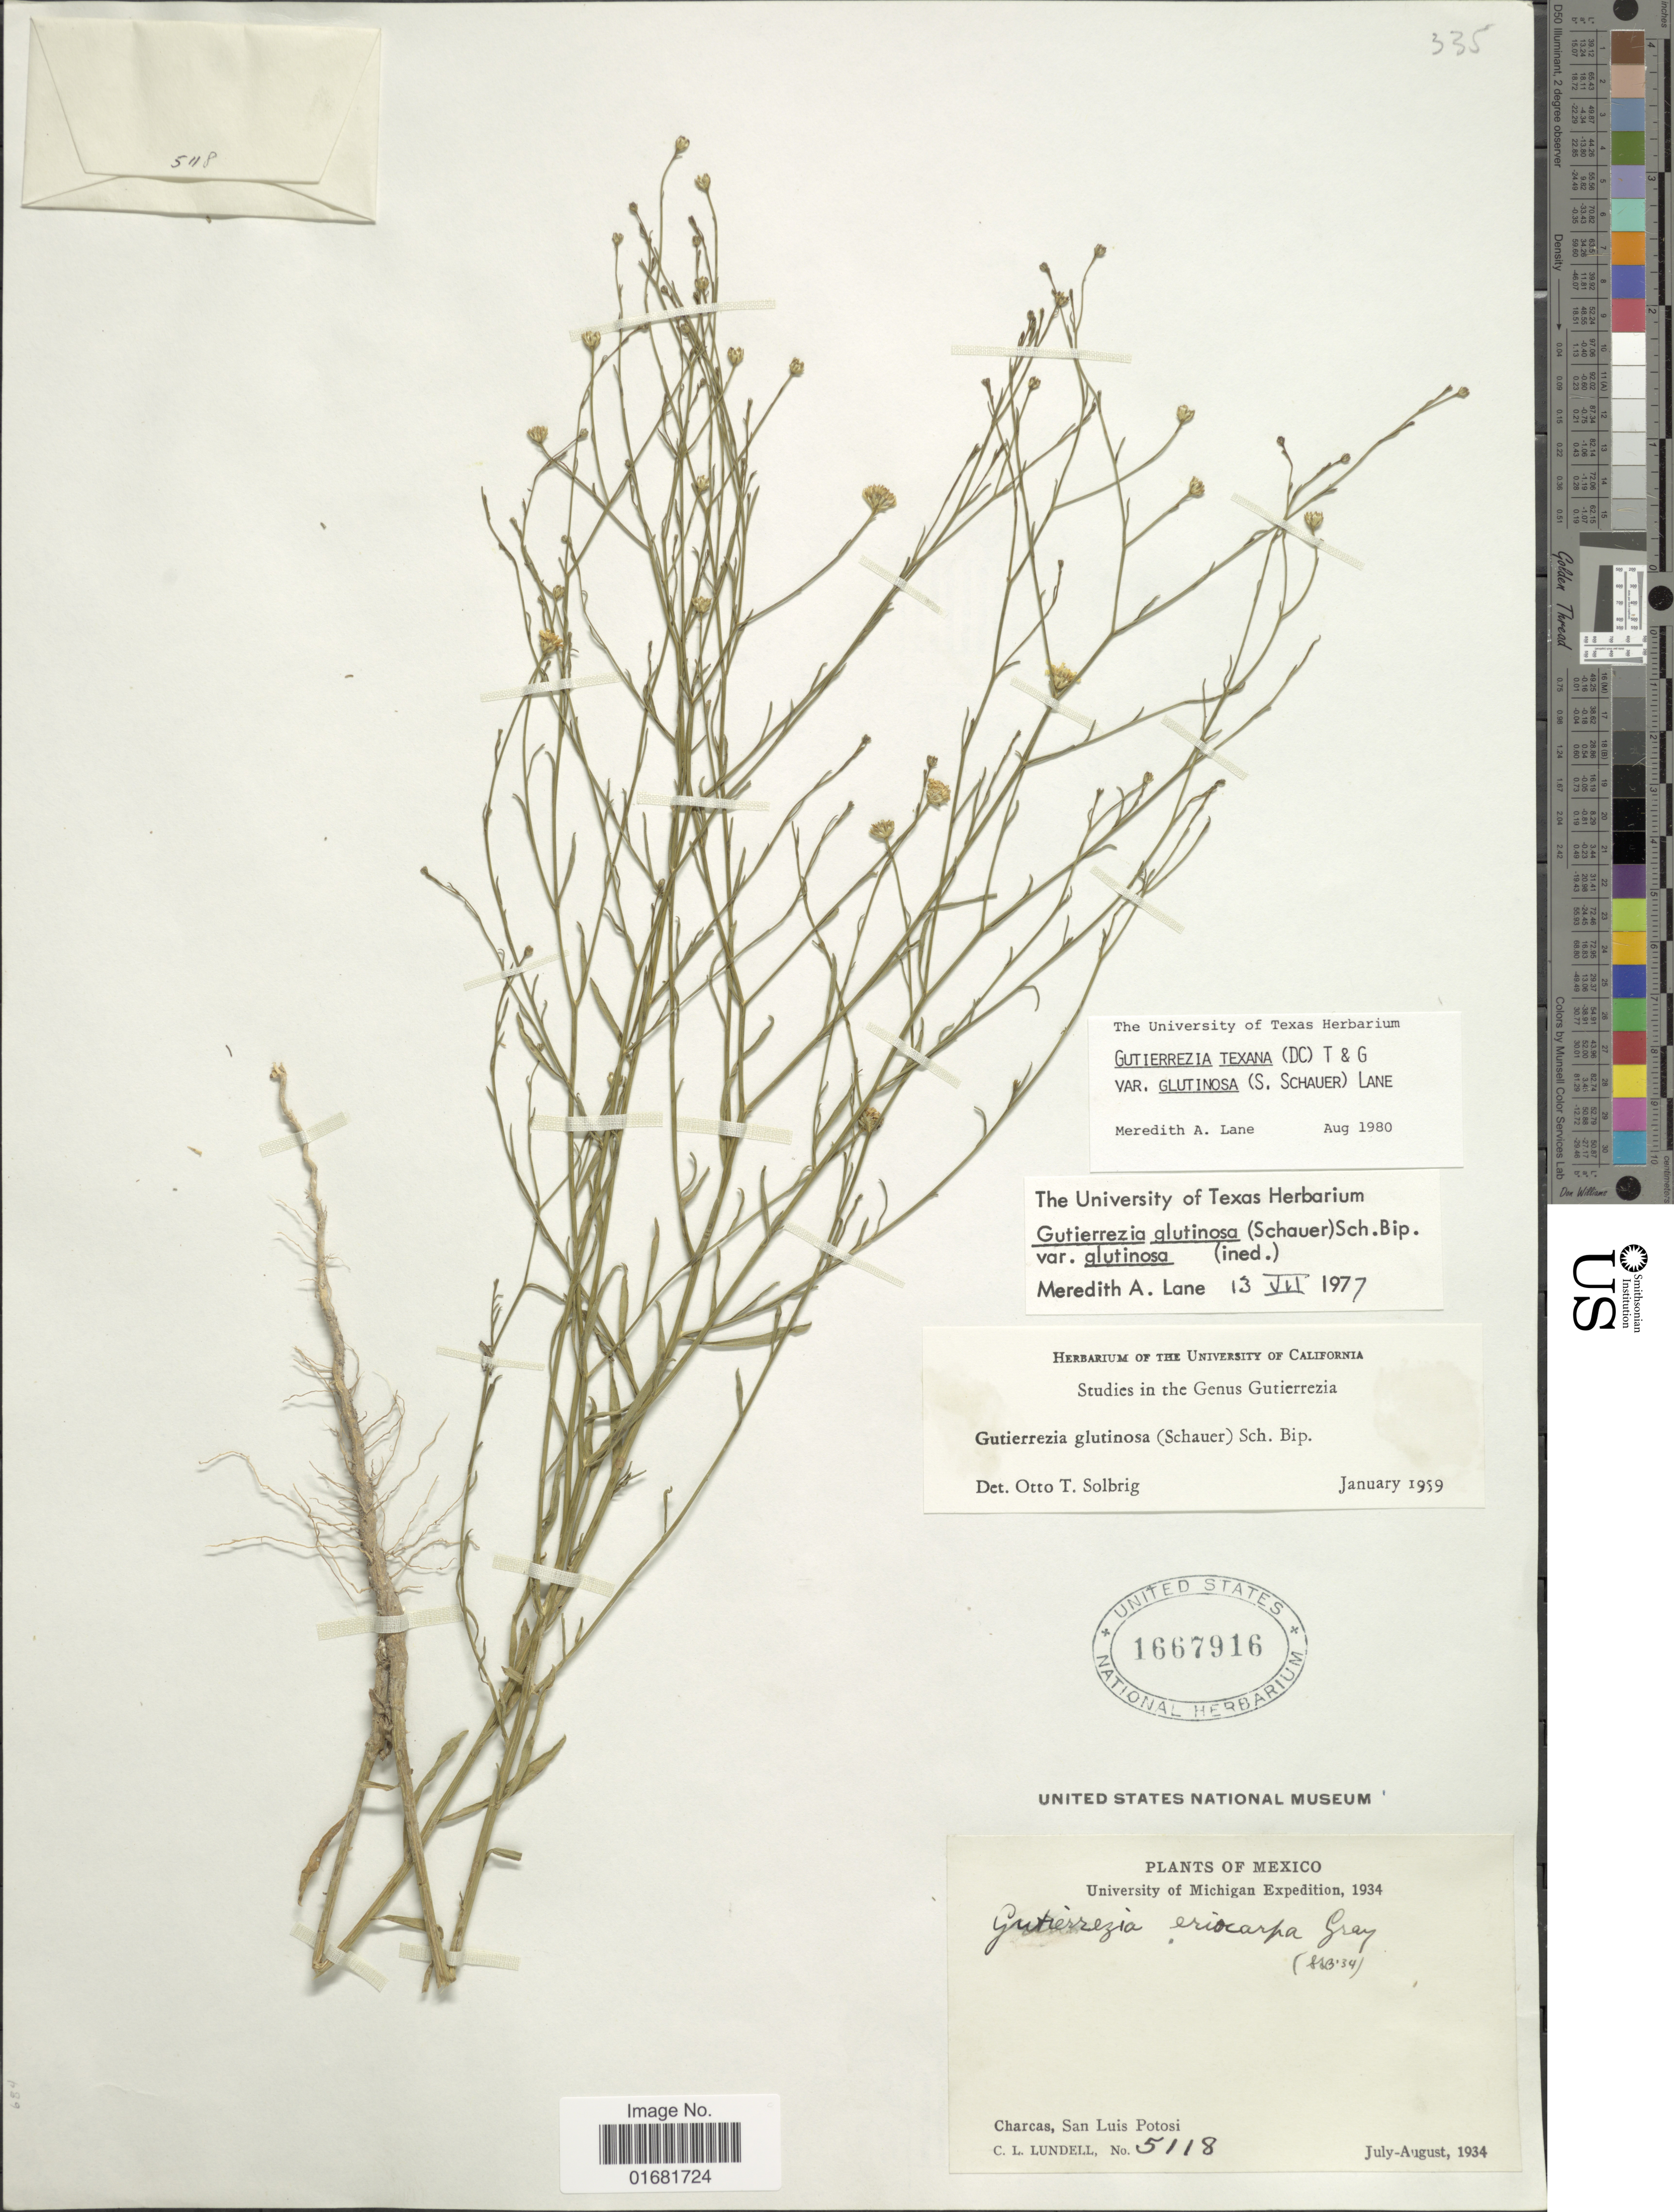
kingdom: Plantae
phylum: Tracheophyta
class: Magnoliopsida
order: Asterales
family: Asteraceae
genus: Gutierrezia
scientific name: Gutierrezia texana var. glutinosa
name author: (S. Schauer) M.A. Lane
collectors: C. L. Lundell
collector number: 5118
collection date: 1934-07/1934-08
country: Mexico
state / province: San Luis Potosí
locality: Charcas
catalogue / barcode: US 1667916